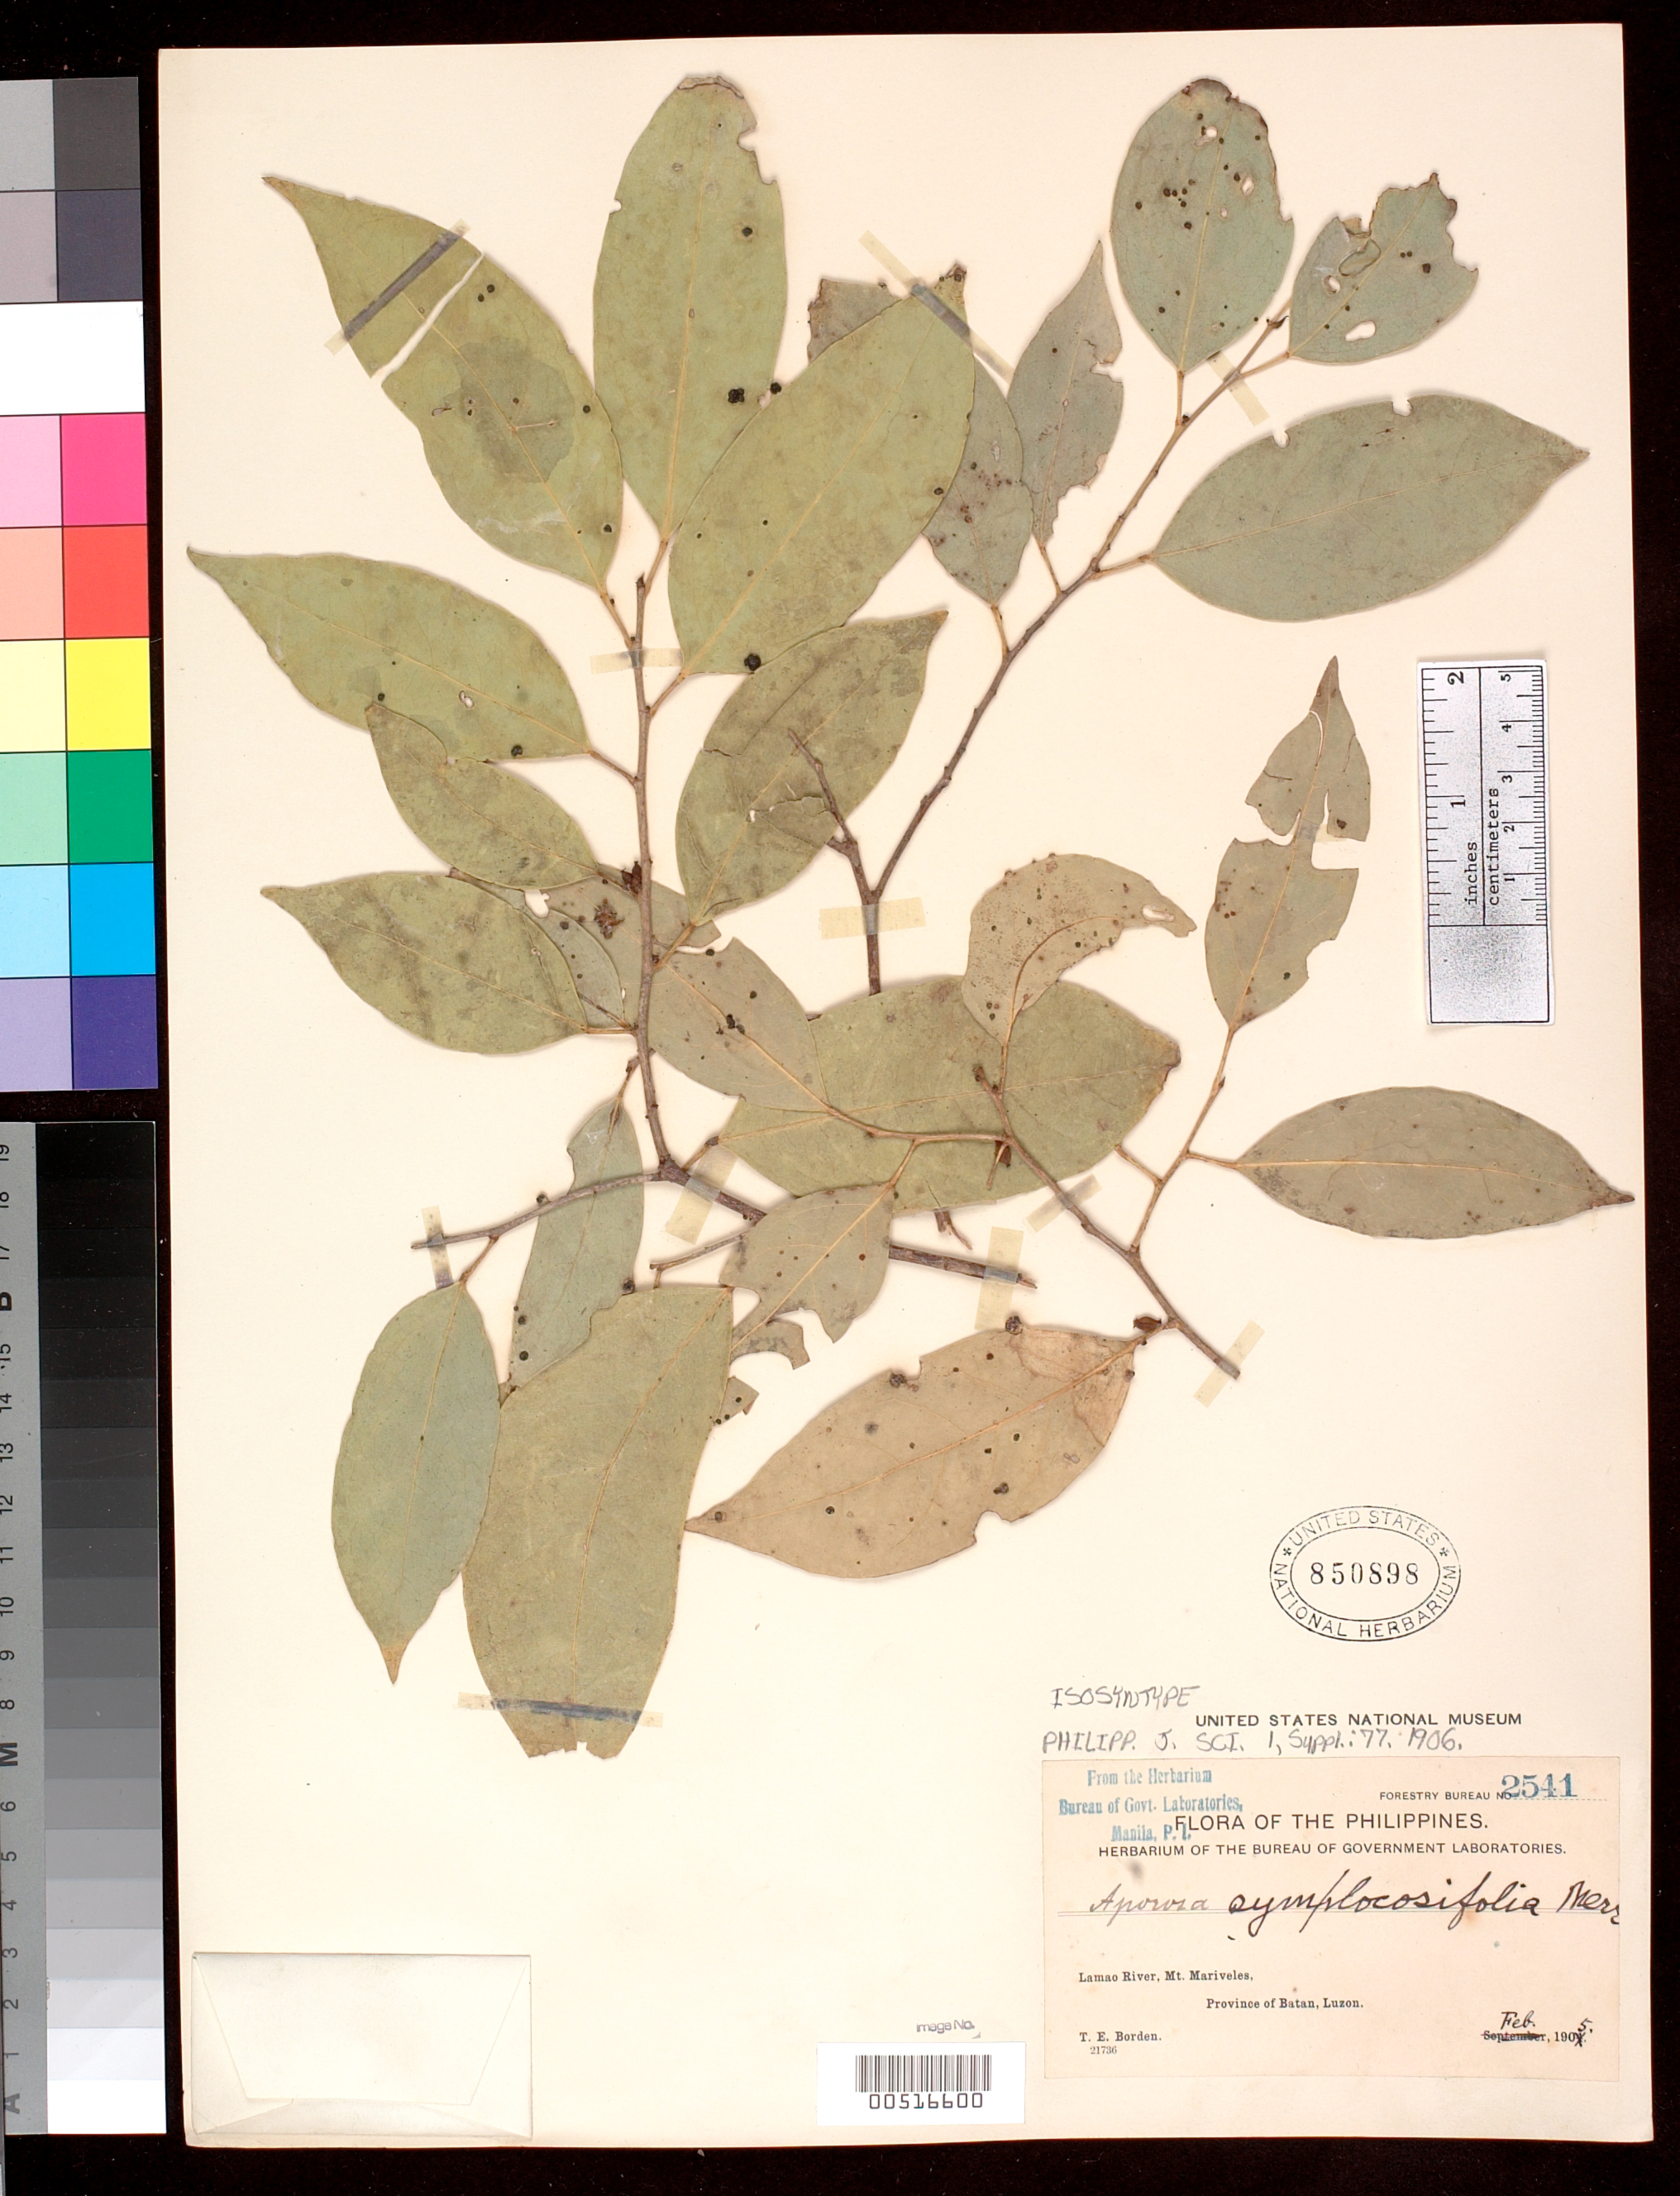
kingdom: Plantae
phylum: Tracheophyta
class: Magnoliopsida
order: Malpighiales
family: Phyllanthaceae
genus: Aporosa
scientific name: Aporosa symplocosifolia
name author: Merr.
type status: Isosyntype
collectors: T. E. Borden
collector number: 2541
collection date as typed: Feb 1905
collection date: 1905-02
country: Philippines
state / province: Central Luzon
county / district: Bataan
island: Luzon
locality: Lamao River, Mt Mariveles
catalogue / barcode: US 850898